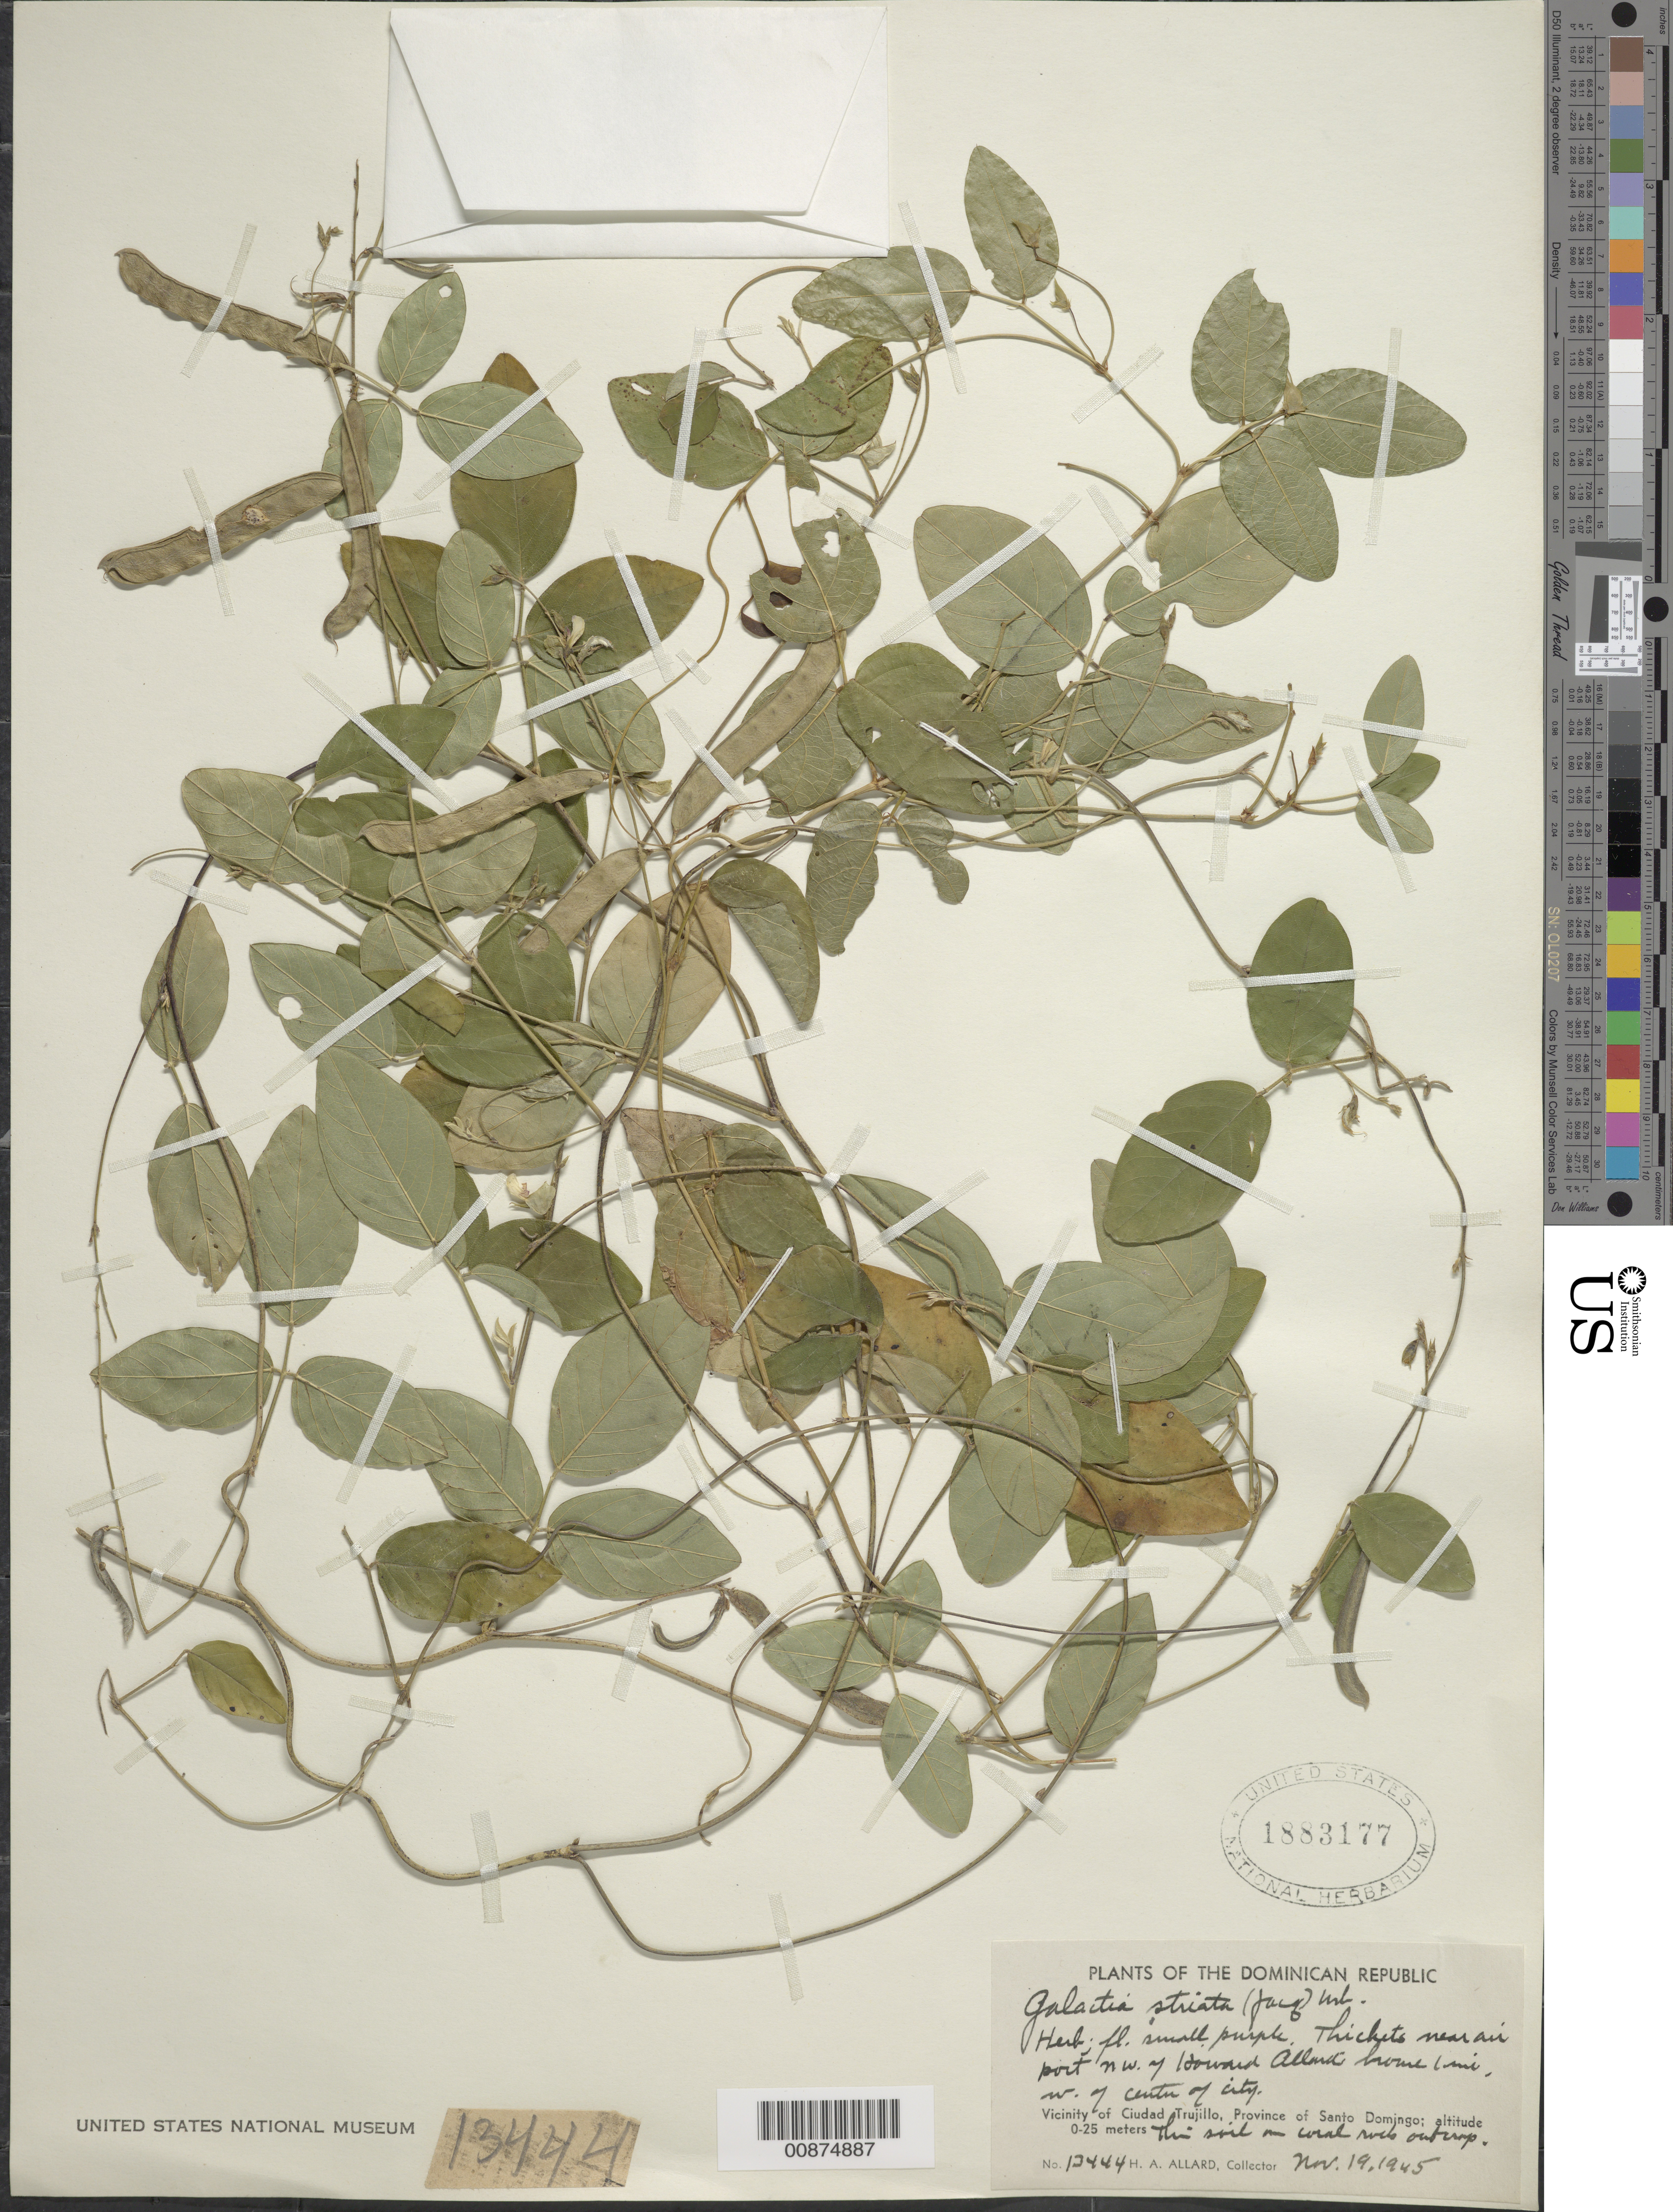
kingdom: Plantae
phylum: Tracheophyta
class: Magnoliopsida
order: Fabales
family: Fabaceae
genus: Galactia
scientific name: Galactia striata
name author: (Jacq.) Urb.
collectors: H. A. Allard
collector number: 13444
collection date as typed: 19 Nov 1945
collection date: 1945-11-19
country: Dominican Republic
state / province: Distrito Nacional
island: Hispaniola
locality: Vicinity of Ciudad Trujillo, Province of Santo Domingo (obsolete). Near airport NW of Howard Allard's home, 1 mi. W of center of city.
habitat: Thickets. Thin soil on coral rock outcrop.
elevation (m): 0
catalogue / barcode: US 1883177